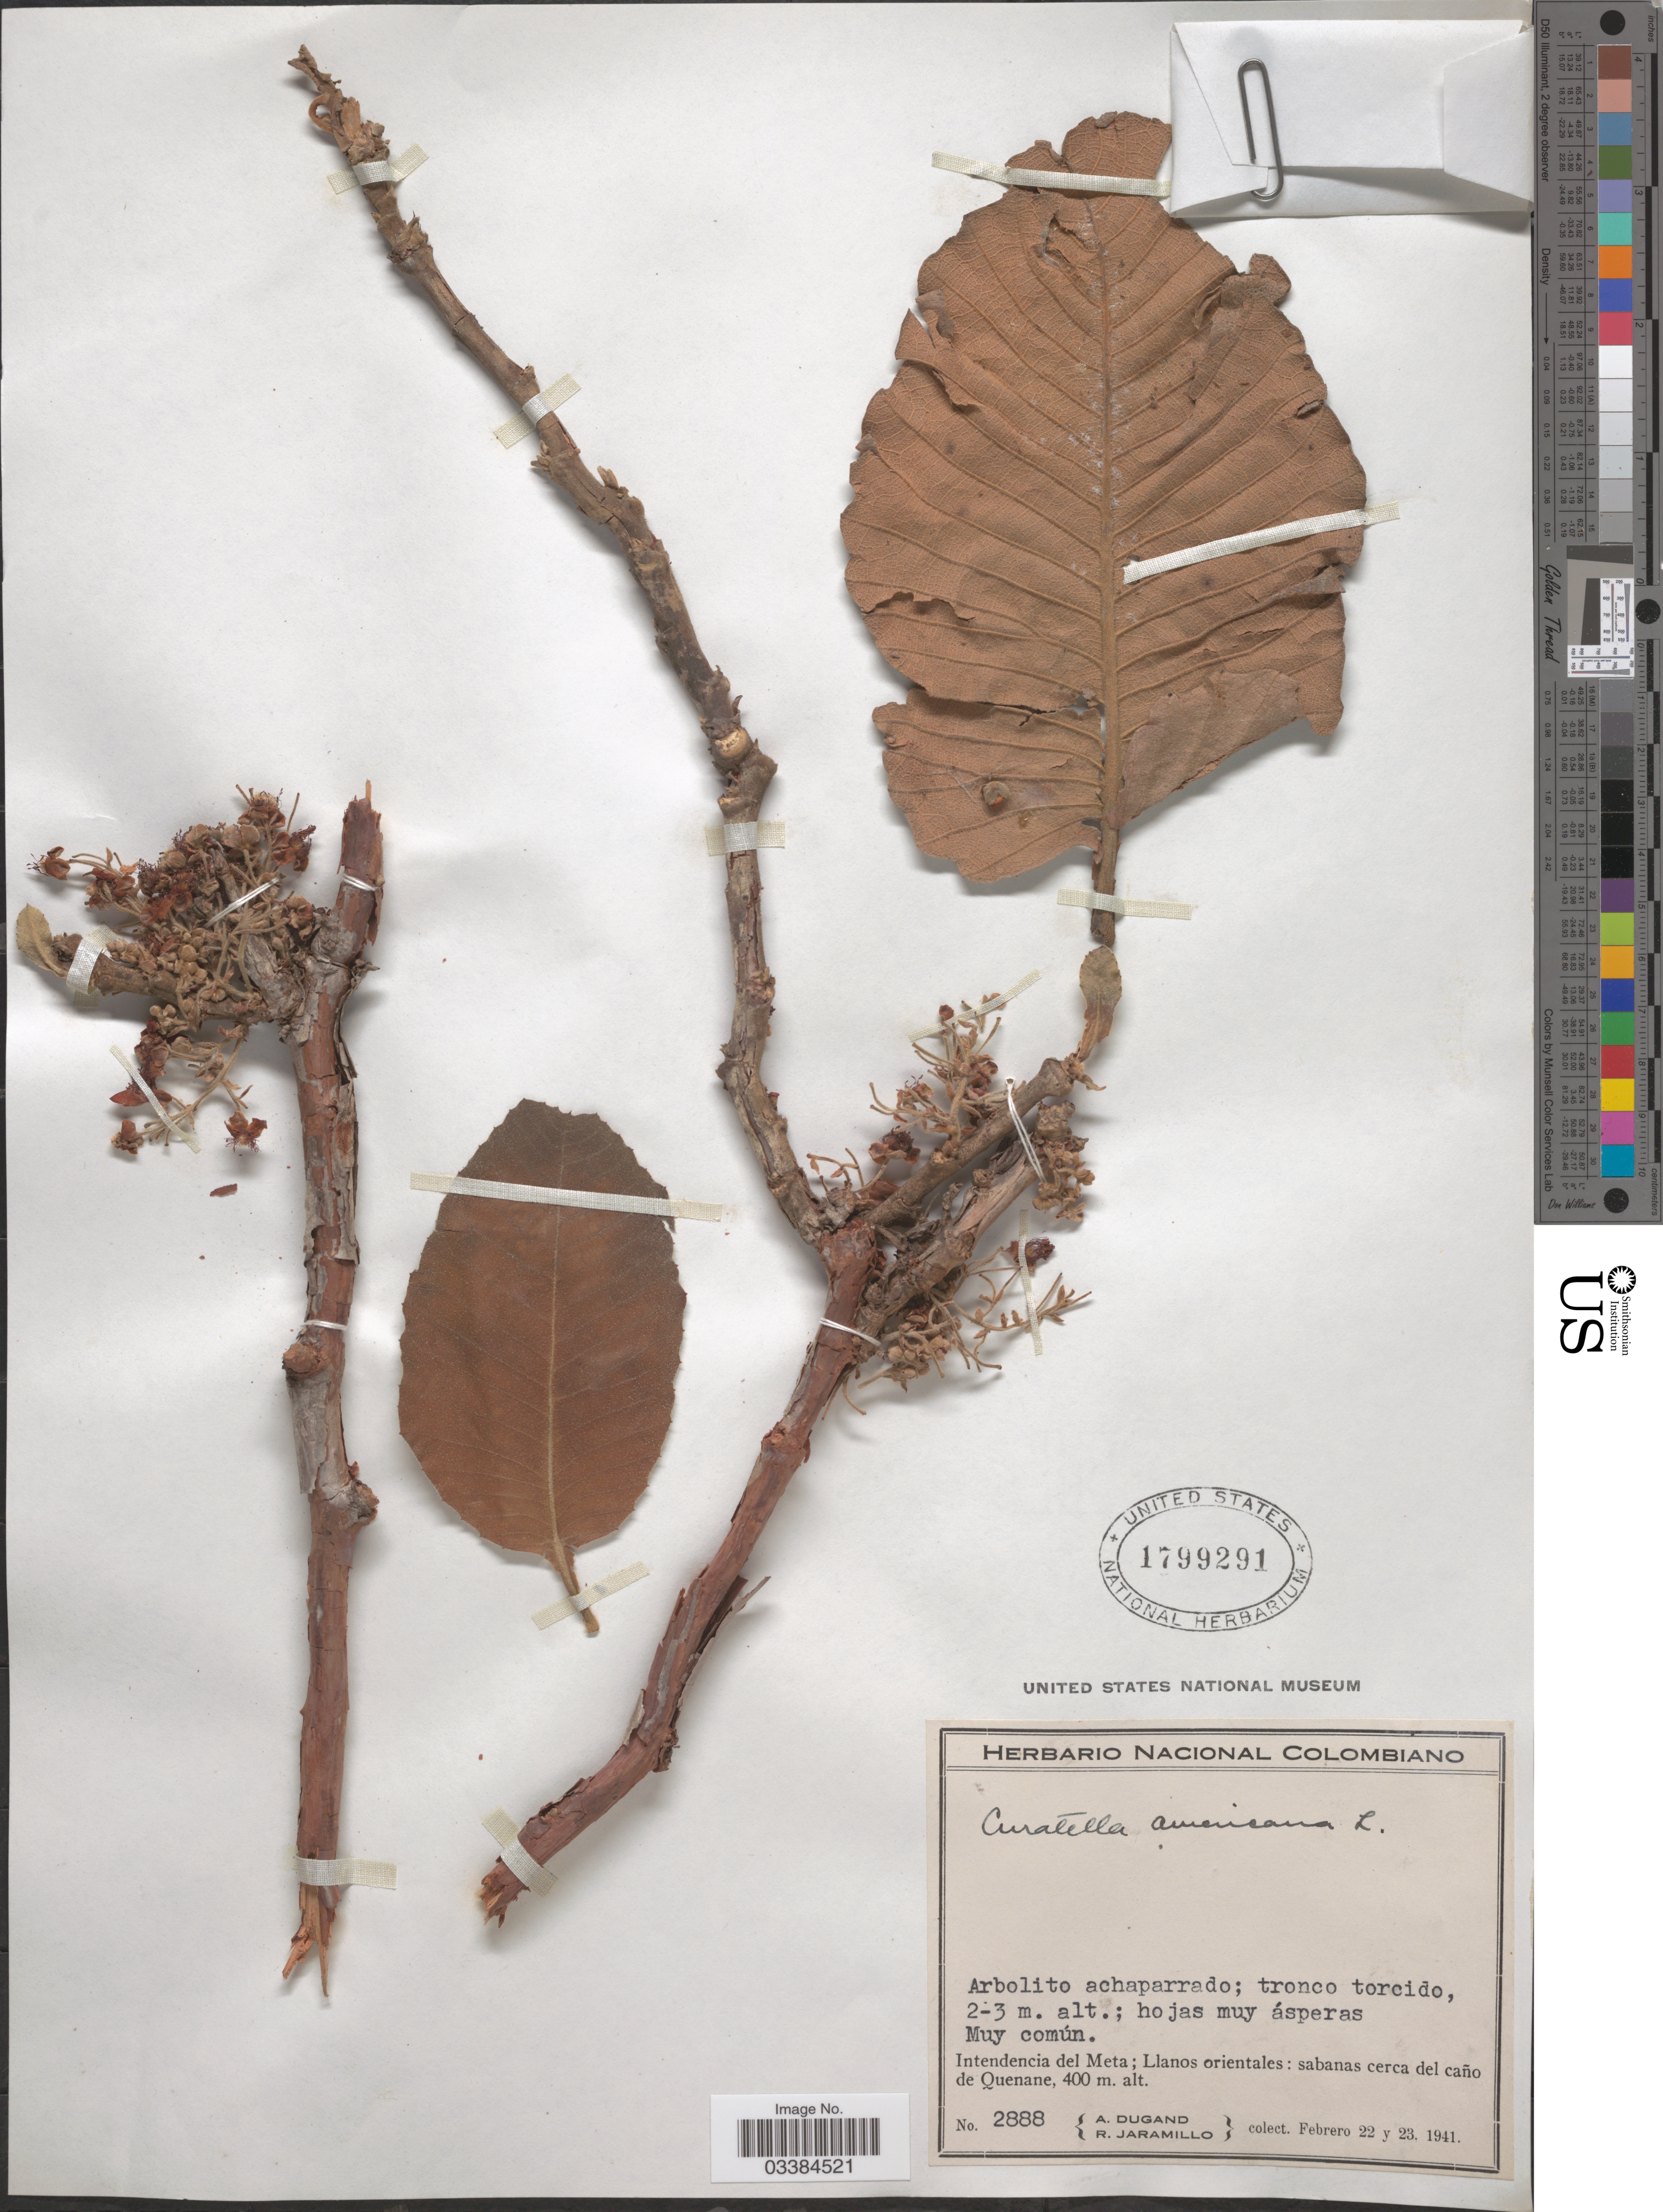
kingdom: Plantae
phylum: Tracheophyta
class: Magnoliopsida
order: Dilleniales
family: Dilleniaceae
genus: Curatella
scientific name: Curatella americana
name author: L.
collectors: A. Dugand & R. Jaramillo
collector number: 2888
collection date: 1941-02-22/1941-02-23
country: Colombia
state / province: Meta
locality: Intendencia del Meta; Llanos orientales: sabanas cerca del caño de Quenane.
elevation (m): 400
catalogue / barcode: US 1799291